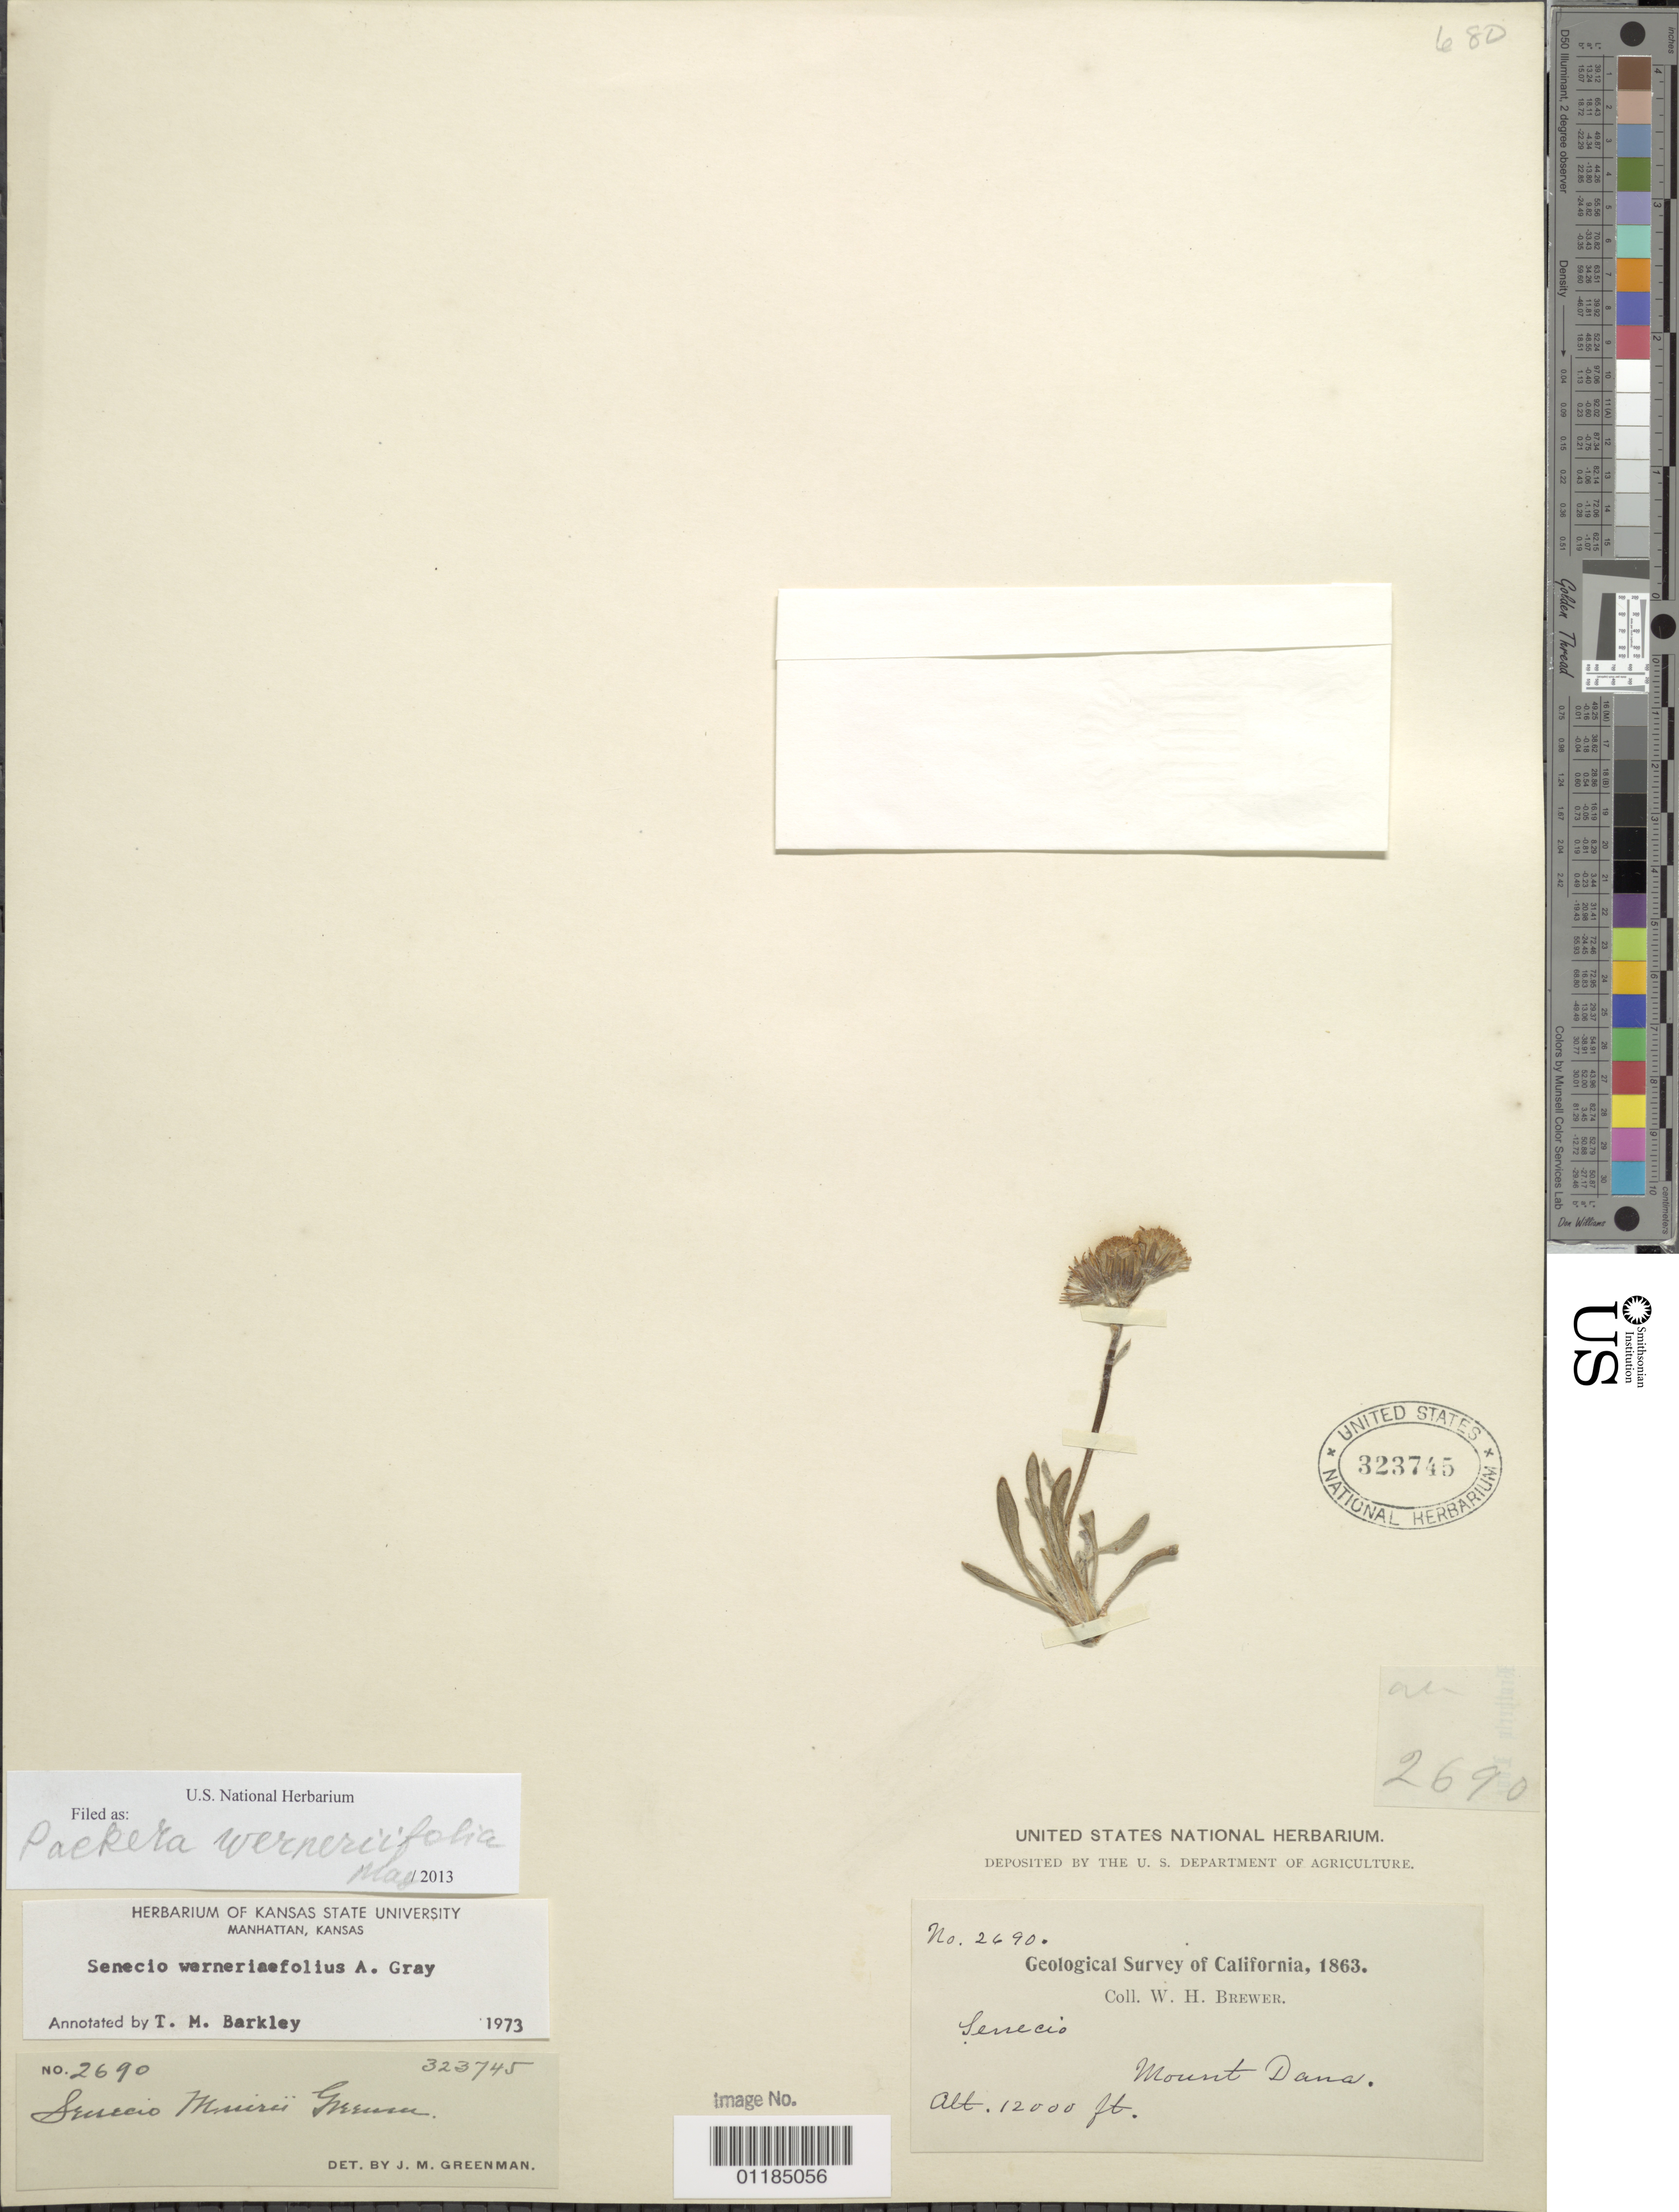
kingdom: Plantae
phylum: Tracheophyta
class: Magnoliopsida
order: Asterales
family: Asteraceae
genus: Packera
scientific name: Packera werneriifolia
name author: (A. Gray) W.A. Weber & Á. Löve ex Trock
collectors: W. H. Brewer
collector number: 2690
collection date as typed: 1863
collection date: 1863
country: United States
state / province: California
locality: Mount Dana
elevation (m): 3658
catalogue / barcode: US 323745